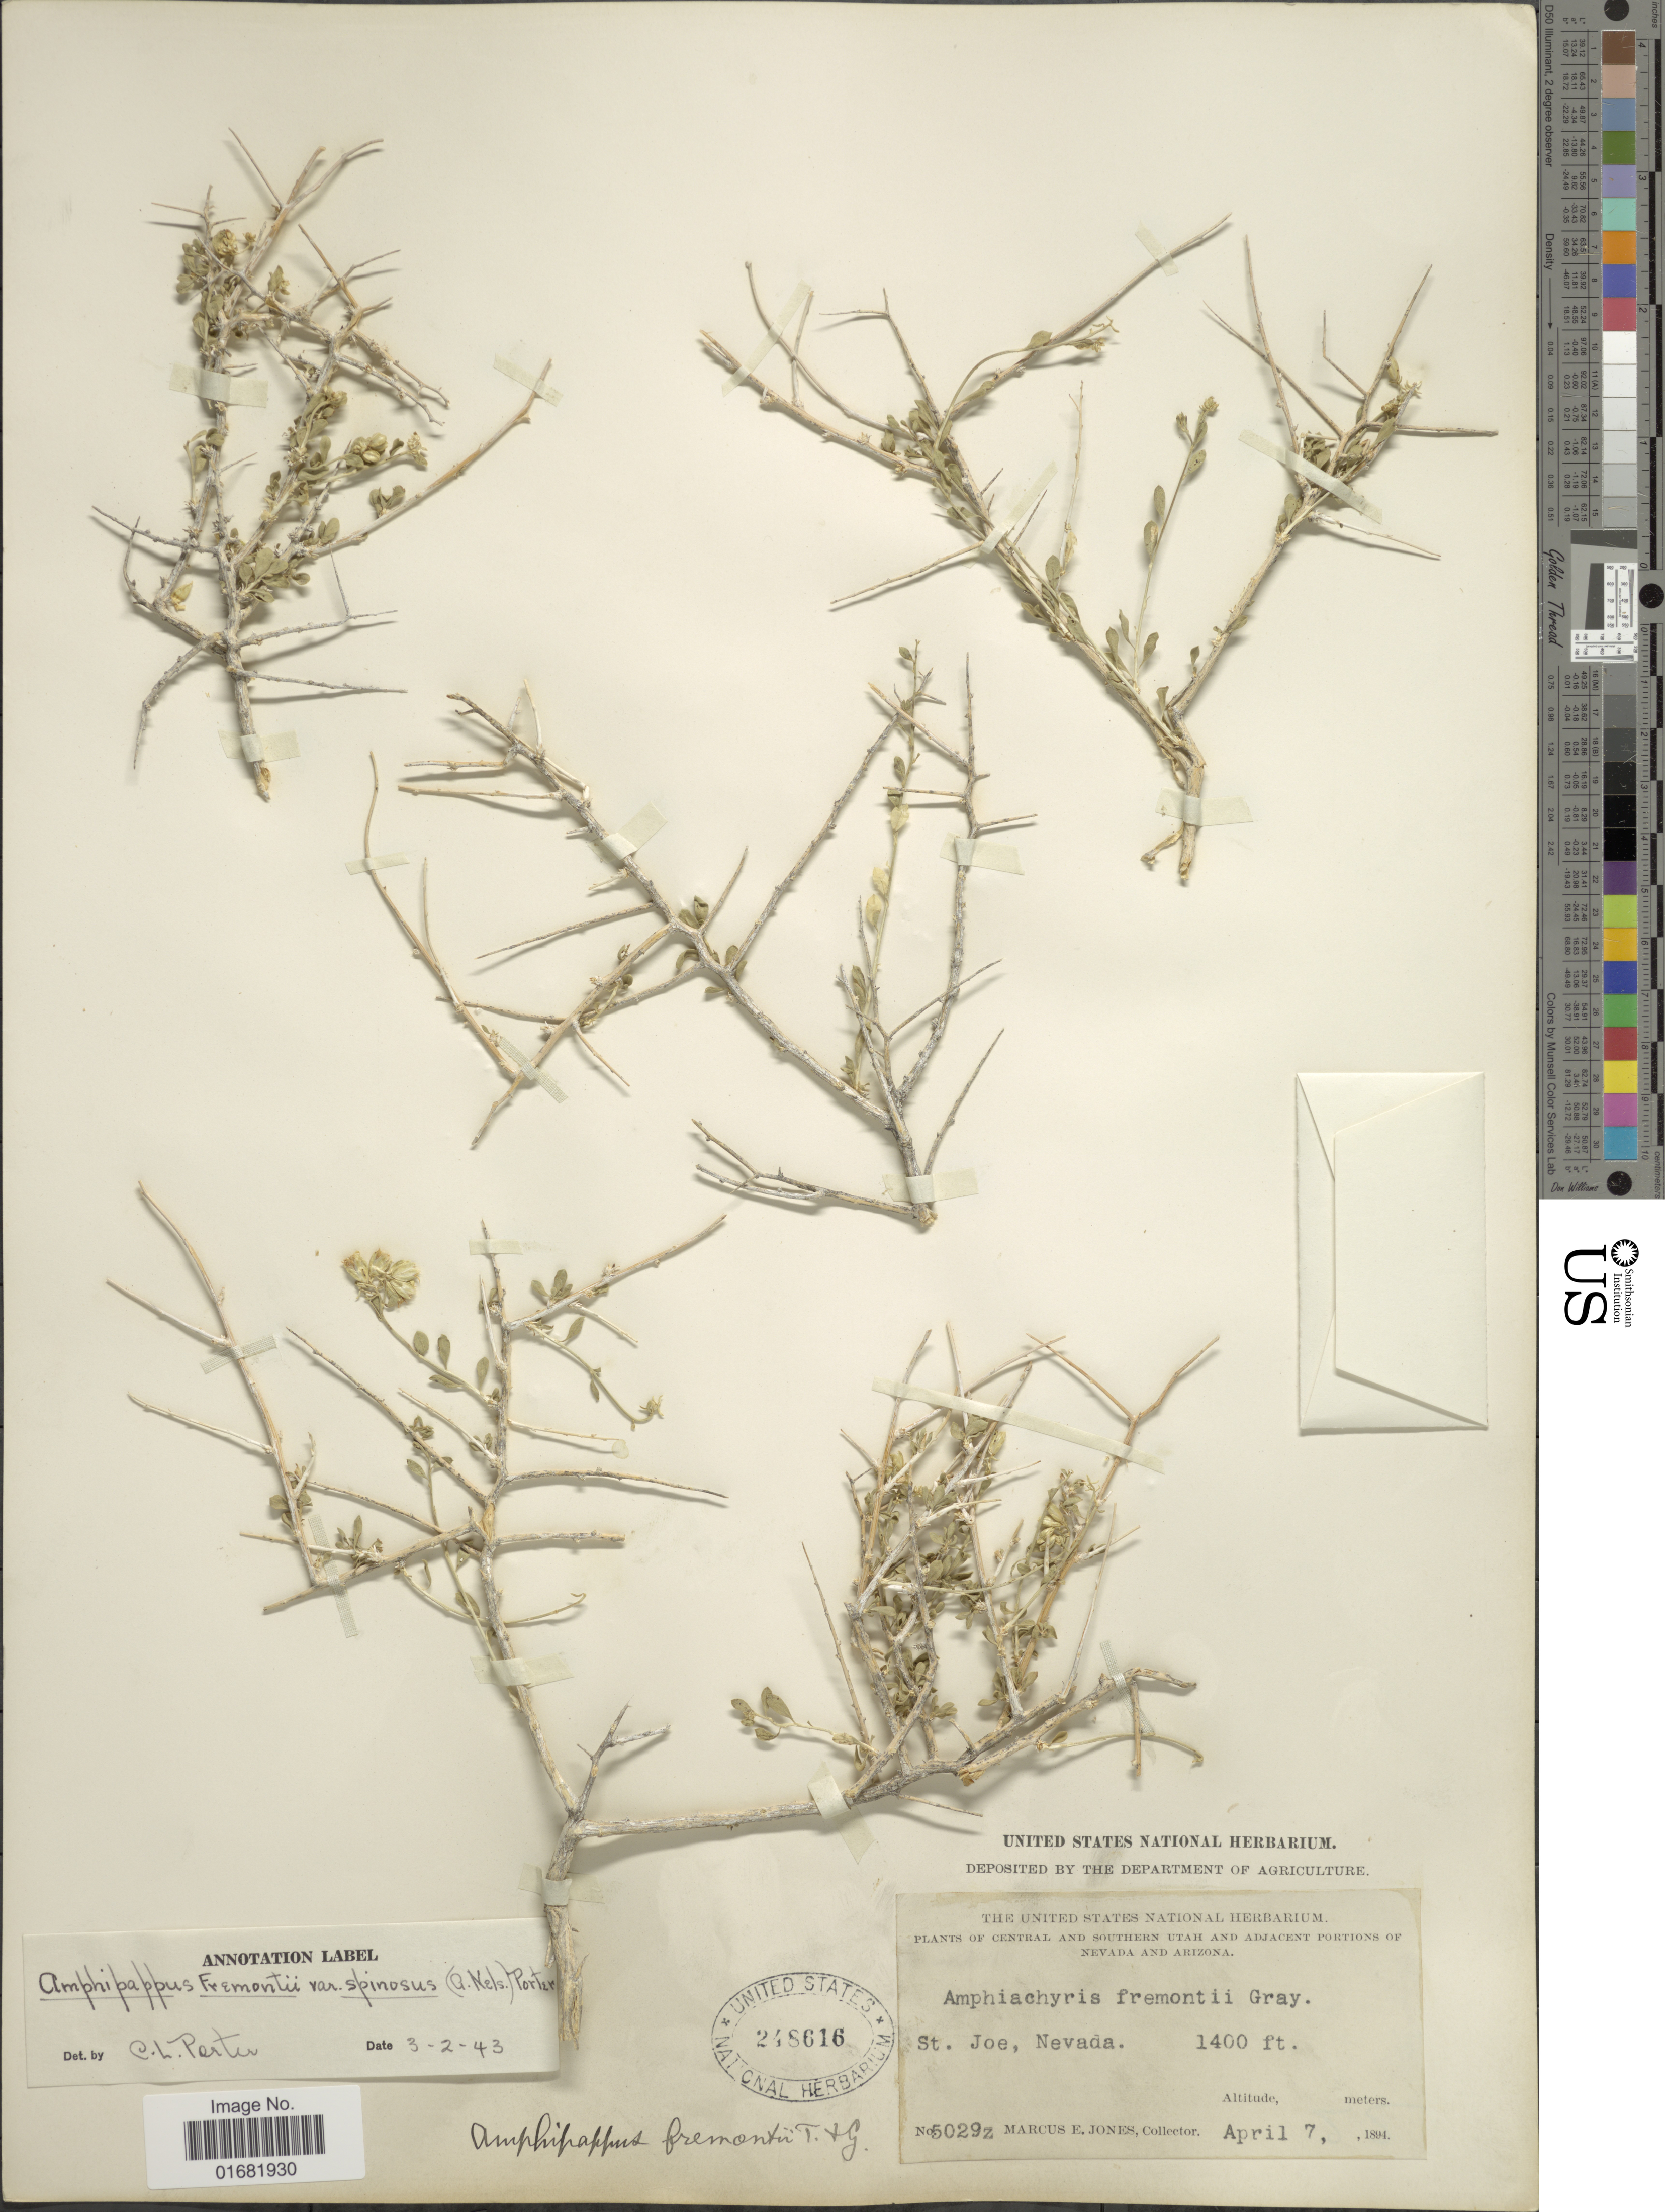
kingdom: Plantae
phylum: Tracheophyta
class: Magnoliopsida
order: Asterales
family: Asteraceae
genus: Amphipappus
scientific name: Amphipappus fremontii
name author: Torr. & A. Gray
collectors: M. E. Jones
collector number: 5029z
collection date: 1894-04-07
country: United States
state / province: Nevada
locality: St. Joe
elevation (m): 427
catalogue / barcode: US 248616